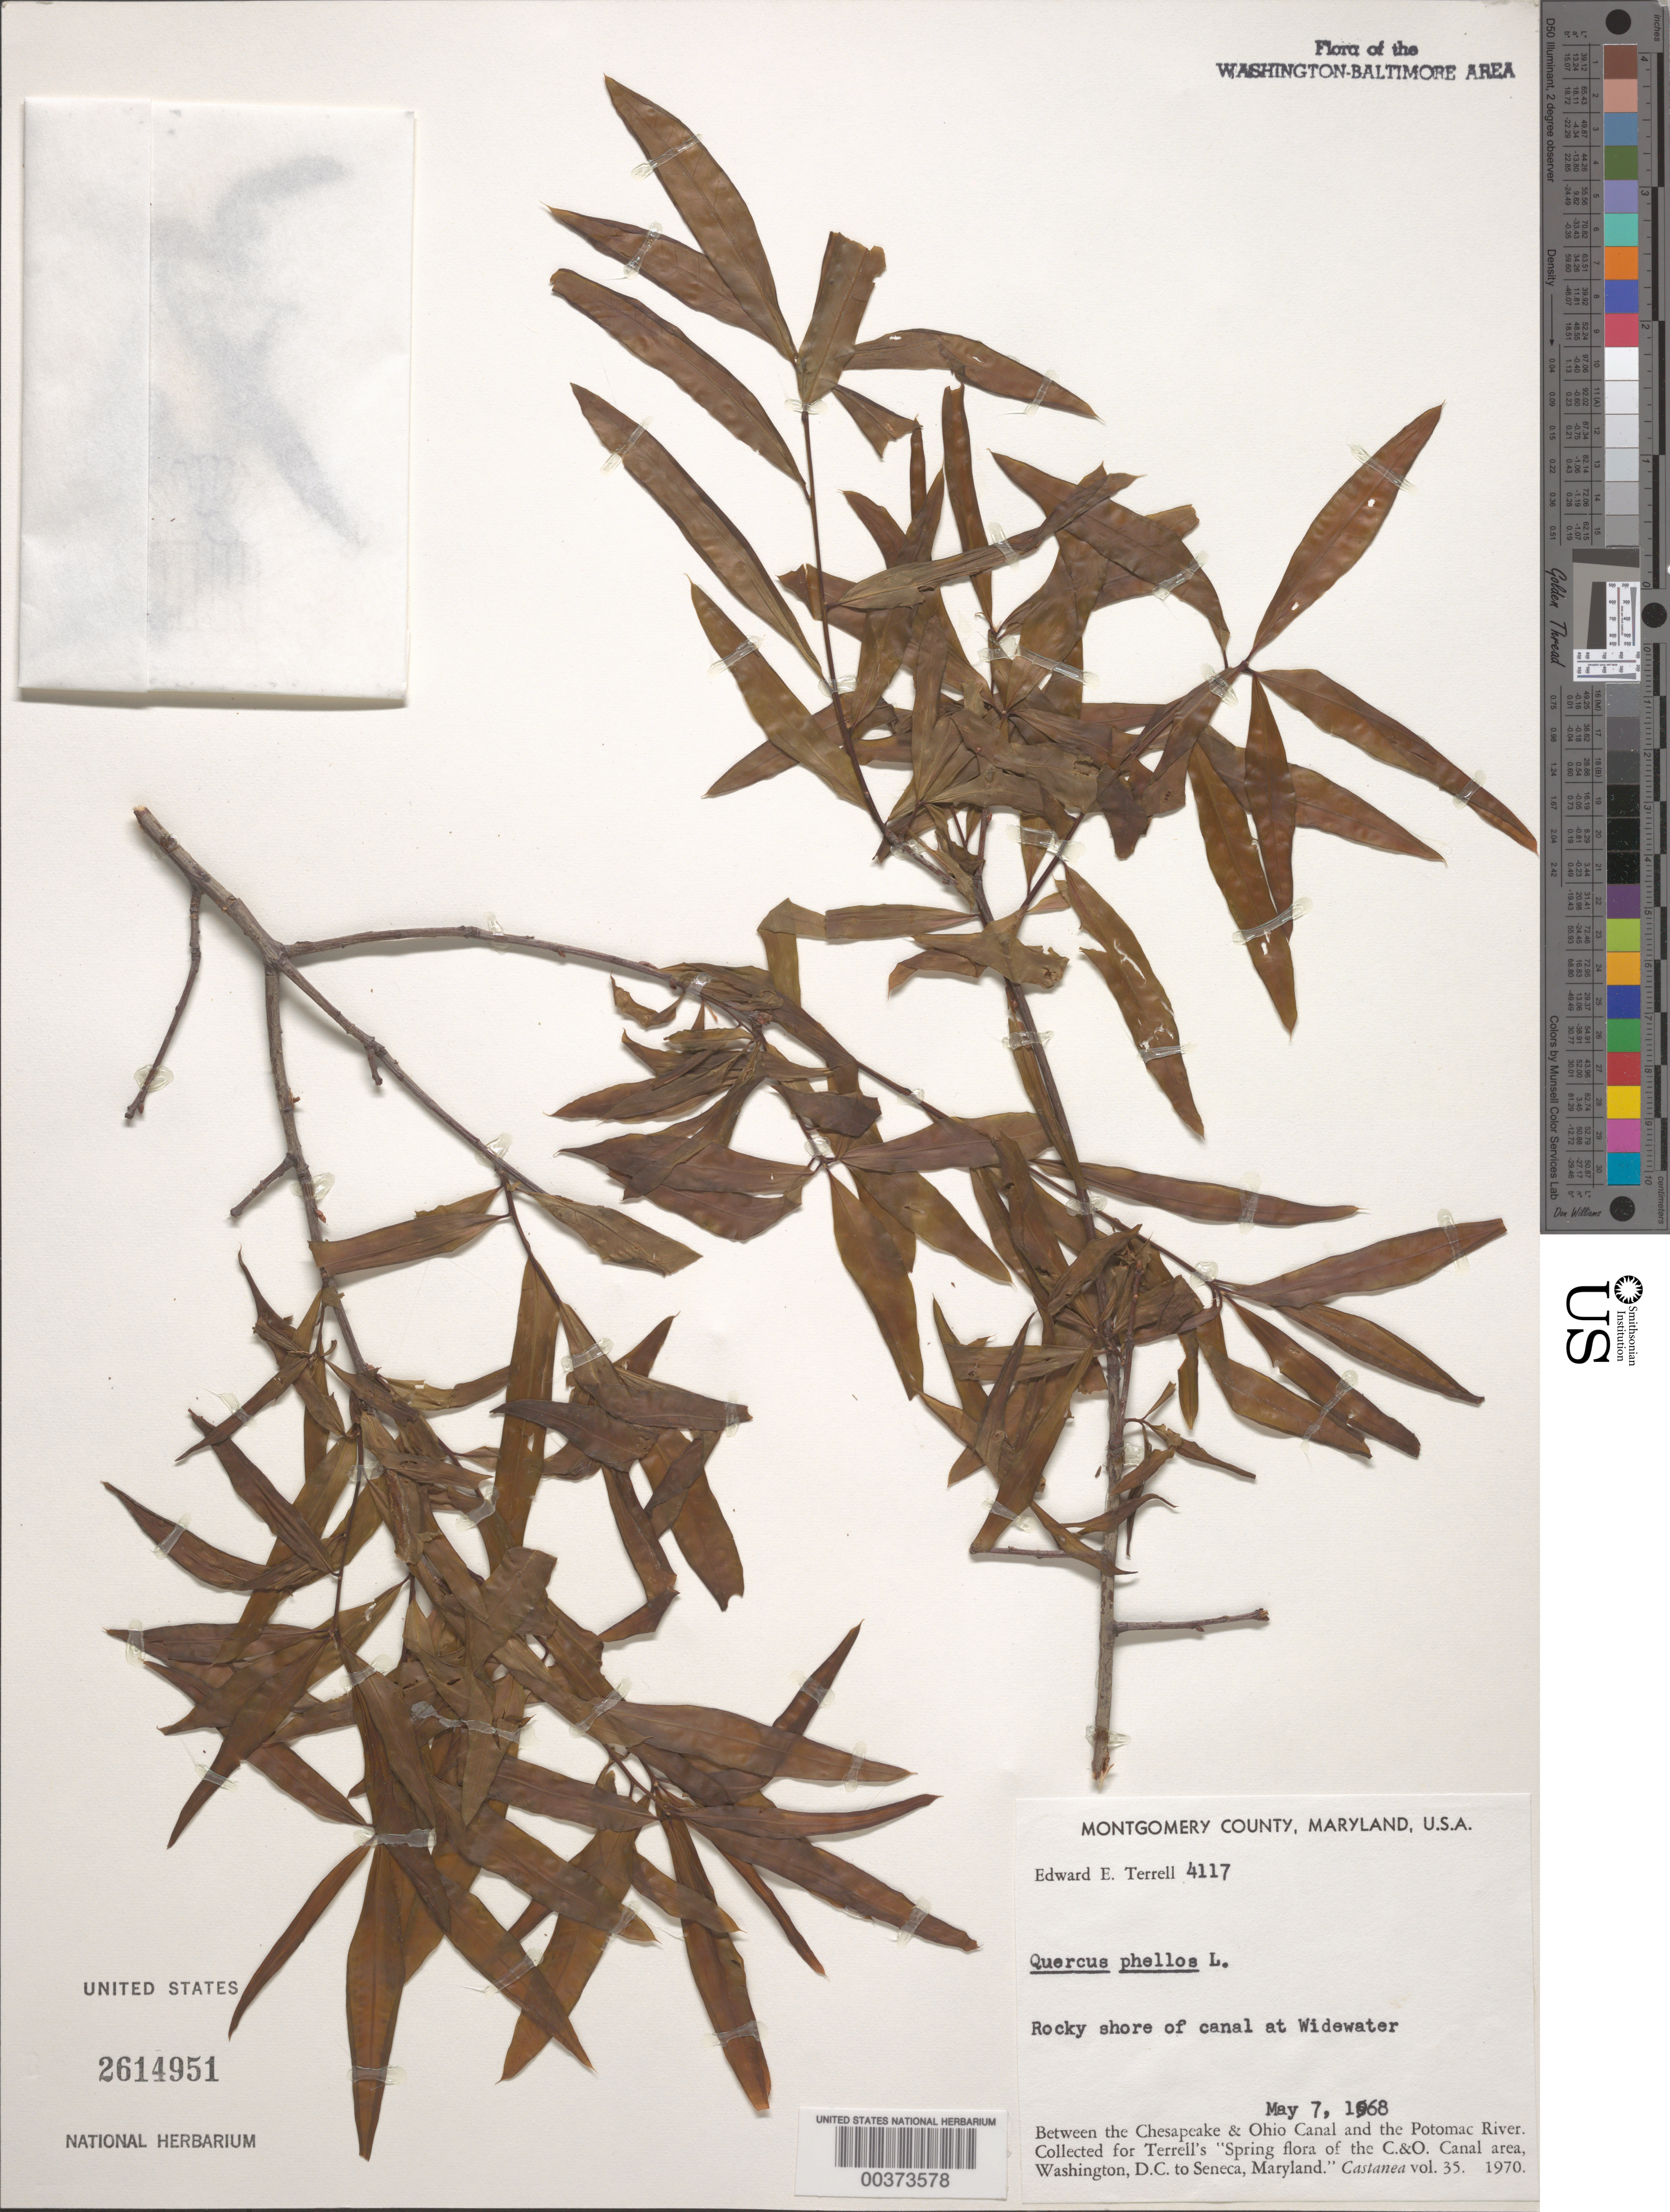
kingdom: Plantae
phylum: Tracheophyta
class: Magnoliopsida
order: Fagales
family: Fagaceae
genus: Quercus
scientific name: Quercus phellos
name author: L.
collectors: E. E. Terrell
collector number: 4117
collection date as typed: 07 May 1968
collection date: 1968-05-07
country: United States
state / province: Maryland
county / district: Montgomery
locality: C. & O. Canal, Widewater C. and O. Canal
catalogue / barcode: US 2614951